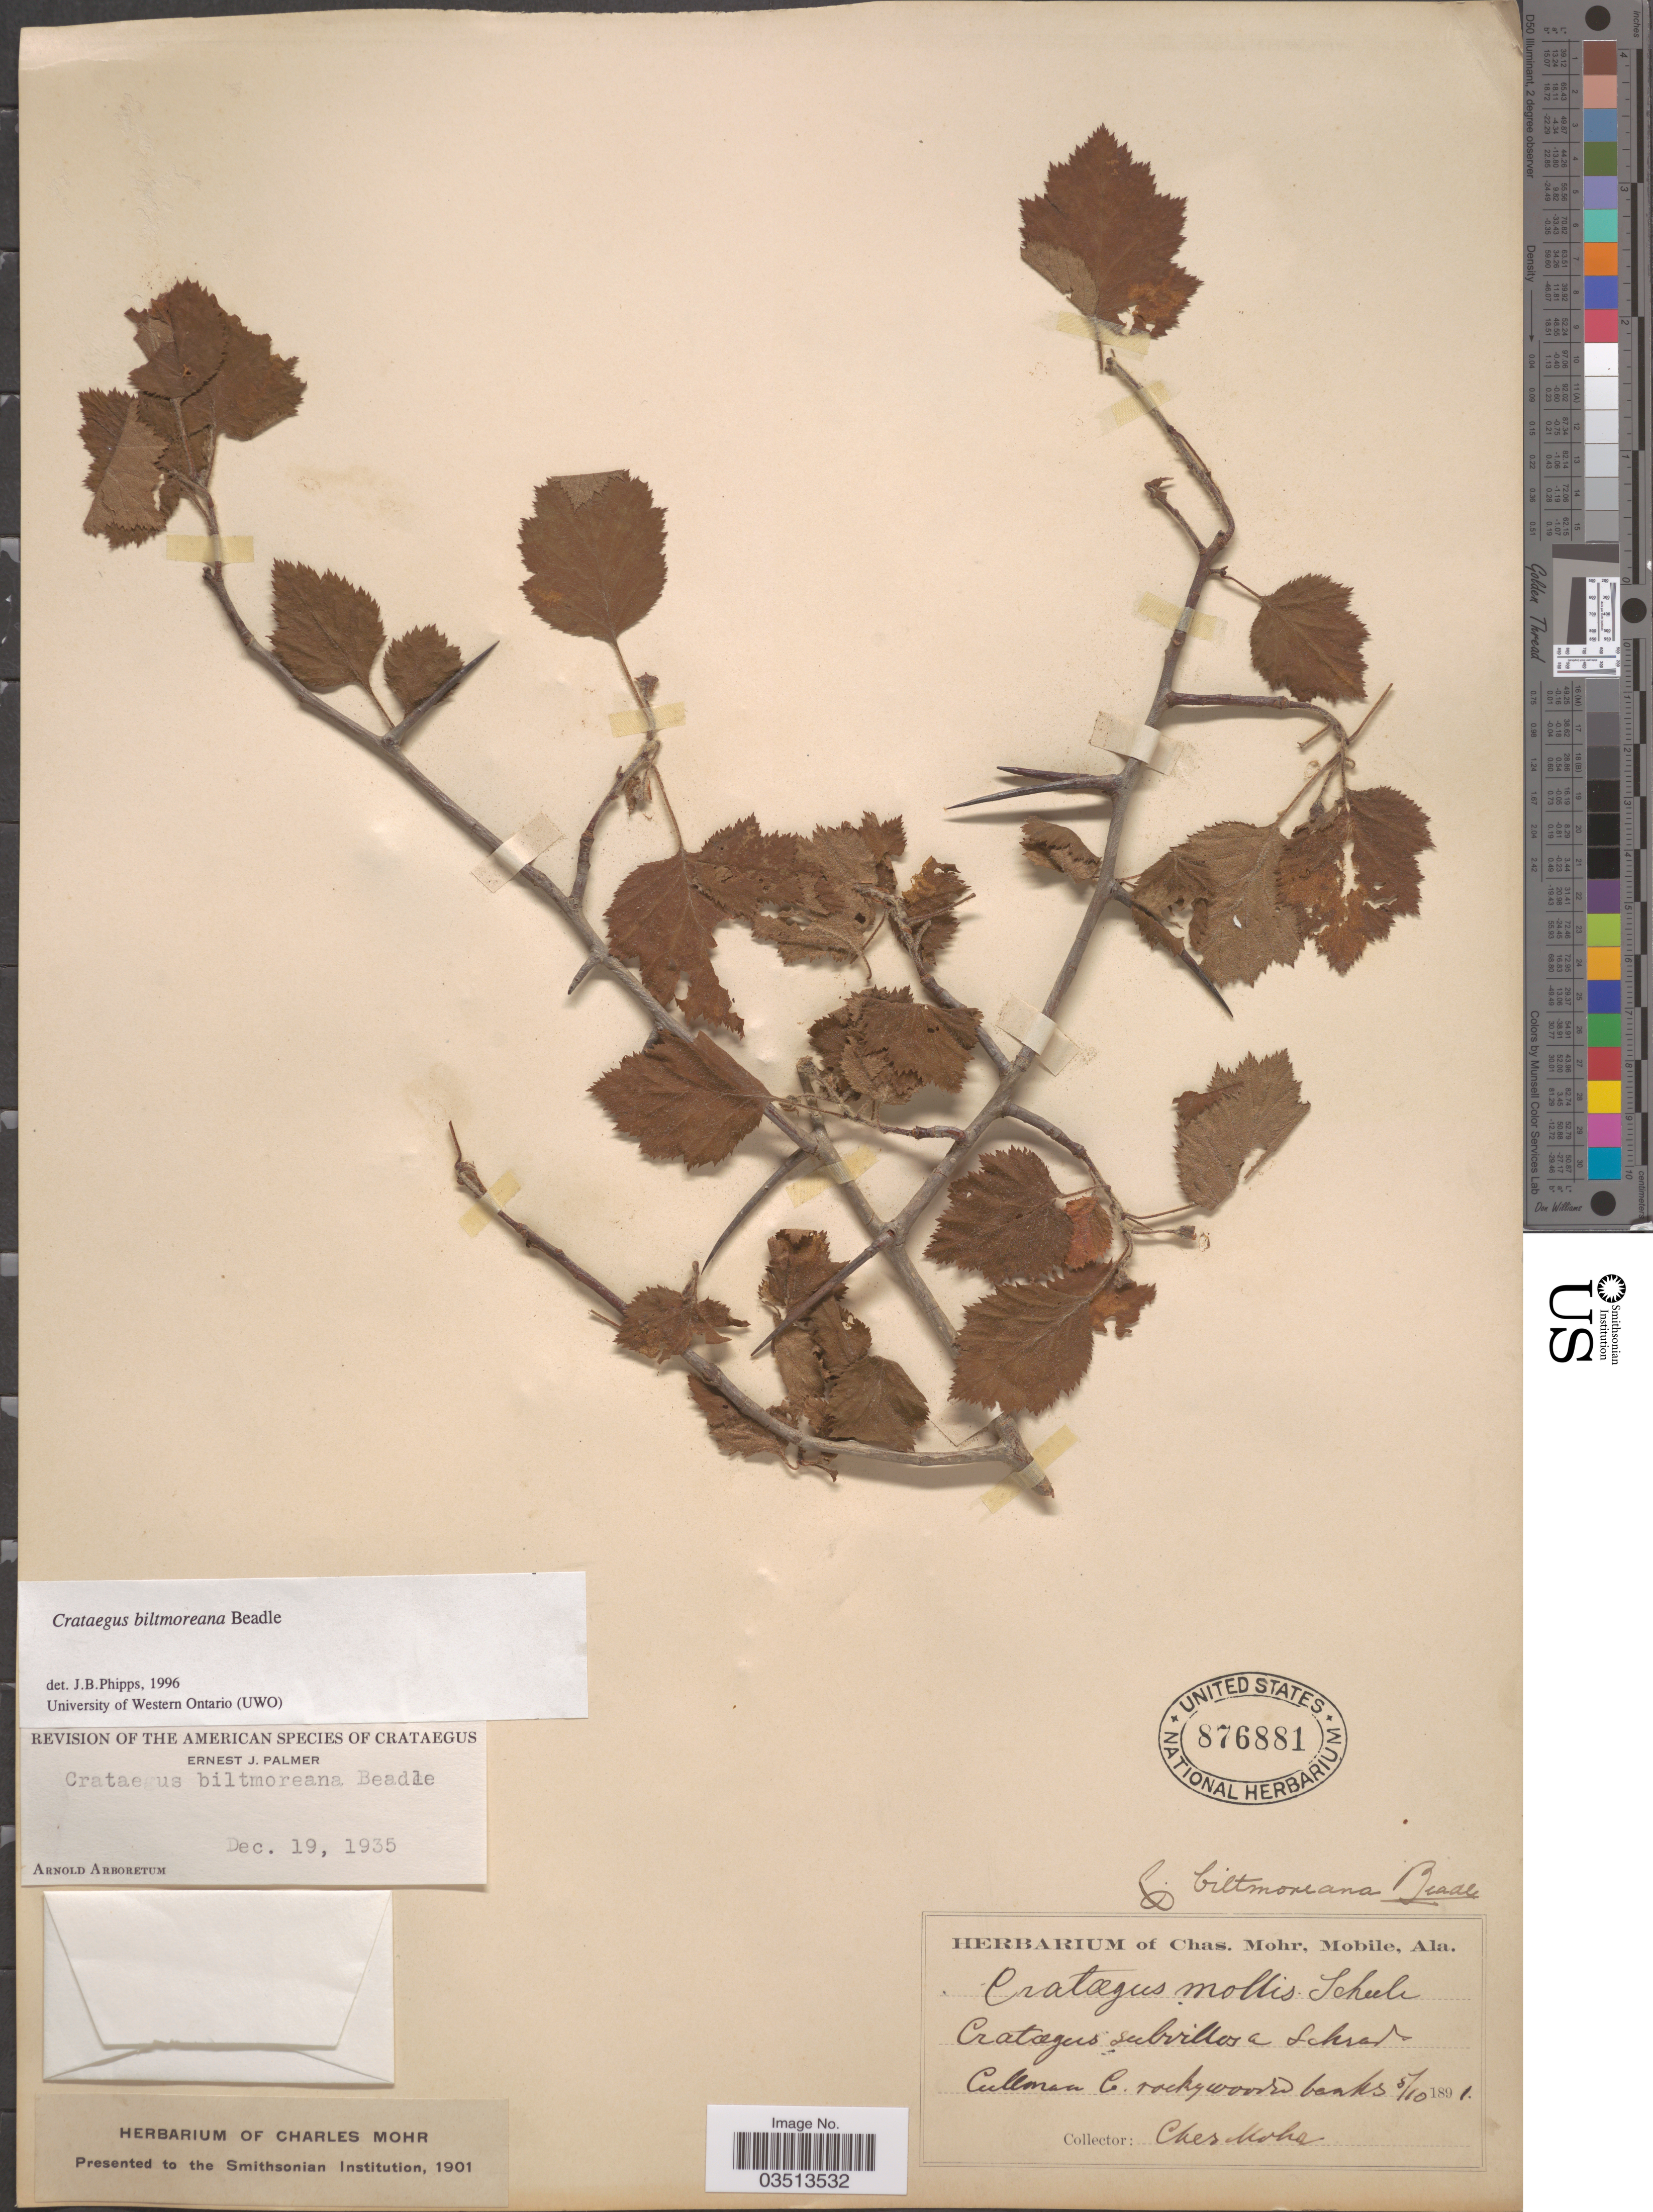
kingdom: Plantae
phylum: Tracheophyta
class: Magnoliopsida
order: Rosales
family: Rosaceae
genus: Crataegus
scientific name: Crataegus biltmoreana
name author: Beadle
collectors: Mohr, C. T. (herbarium)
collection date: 1891-08-10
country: United States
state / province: Alabama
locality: Cullman Co.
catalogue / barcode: US 876881